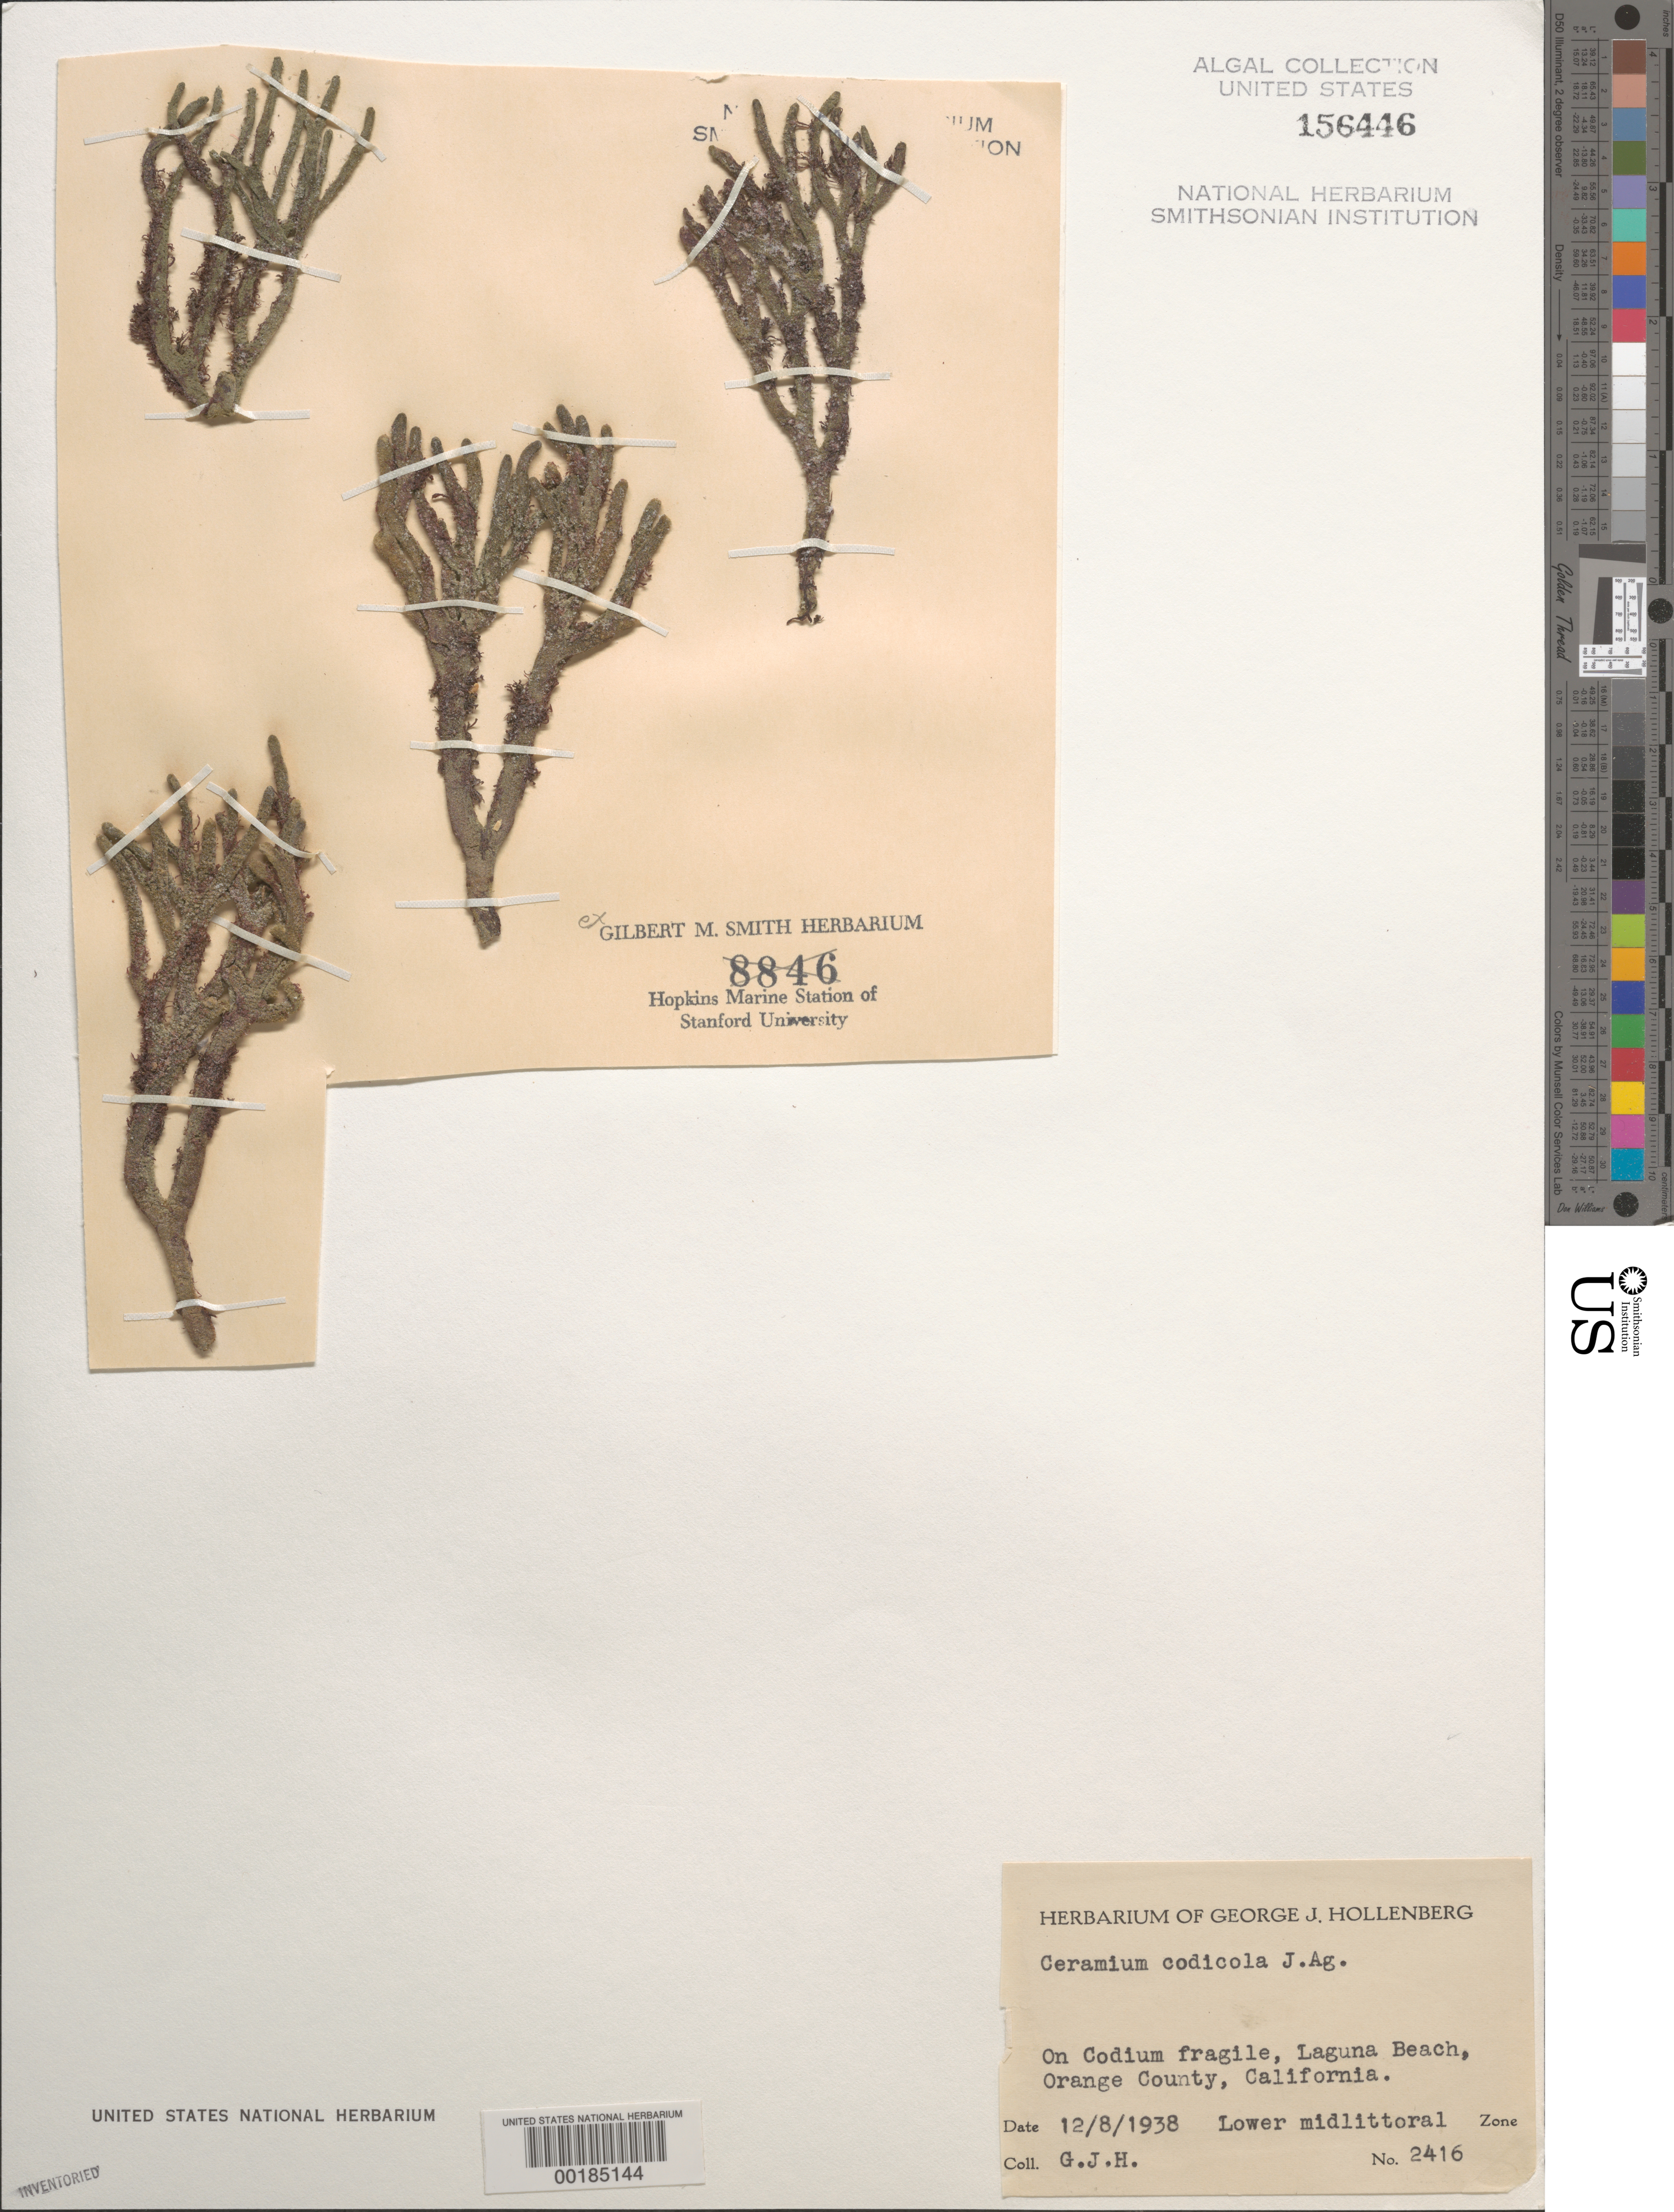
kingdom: Plantae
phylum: Rhodophyta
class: Florideophyceae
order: Ceramiales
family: Ceramiaceae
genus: Ceramium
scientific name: Ceramium codicola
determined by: Hollenberg, George J.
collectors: G. Hollenberg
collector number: GJH 2416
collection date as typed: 08 Dec 1938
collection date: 1938-12-08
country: United States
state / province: California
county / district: Orange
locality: Laguna Beach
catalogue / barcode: US 156446